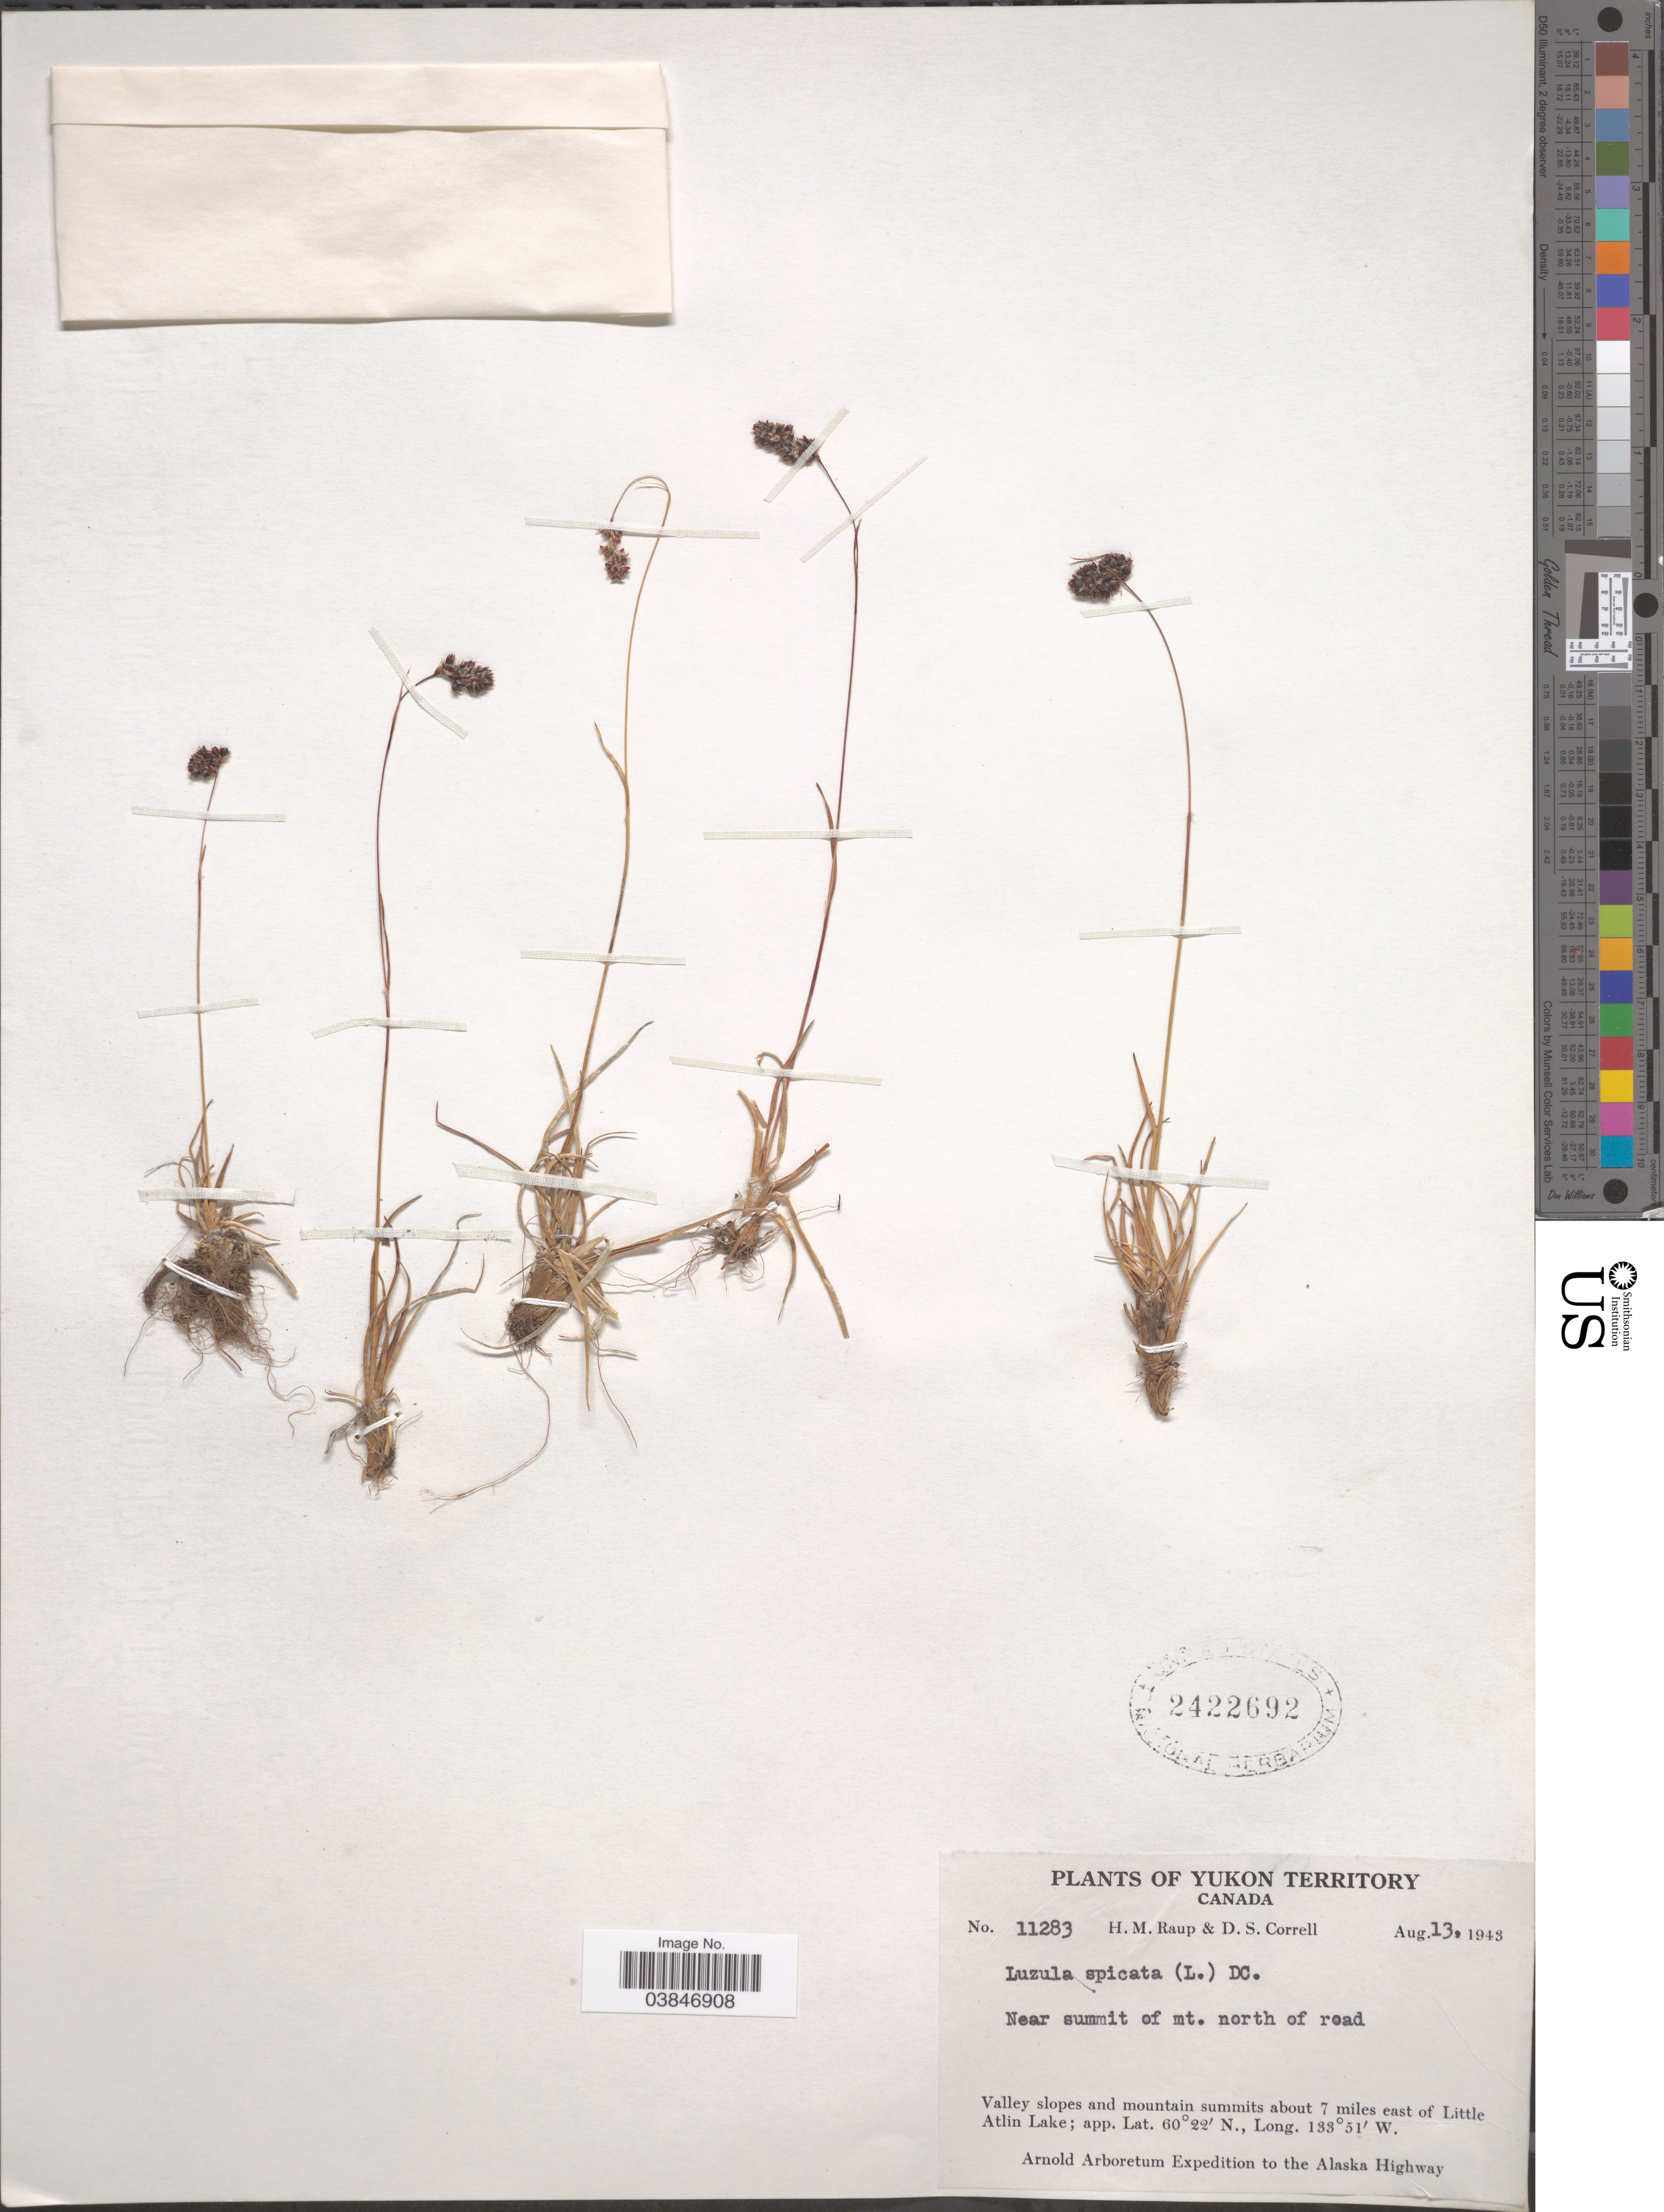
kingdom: Plantae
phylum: Tracheophyta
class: Liliopsida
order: Poales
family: Juncaceae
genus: Luzula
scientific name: Luzula spicata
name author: (L.) DC.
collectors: H. Raup & D. S. Correll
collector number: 11283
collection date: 1943-08-13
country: Canada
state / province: Yukon Territory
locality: Near summit of mt. north of road. Valley slopes and mountain summits about 7 miles east of Little Atlin Lake. The Alaska Highway.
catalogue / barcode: US 2422692